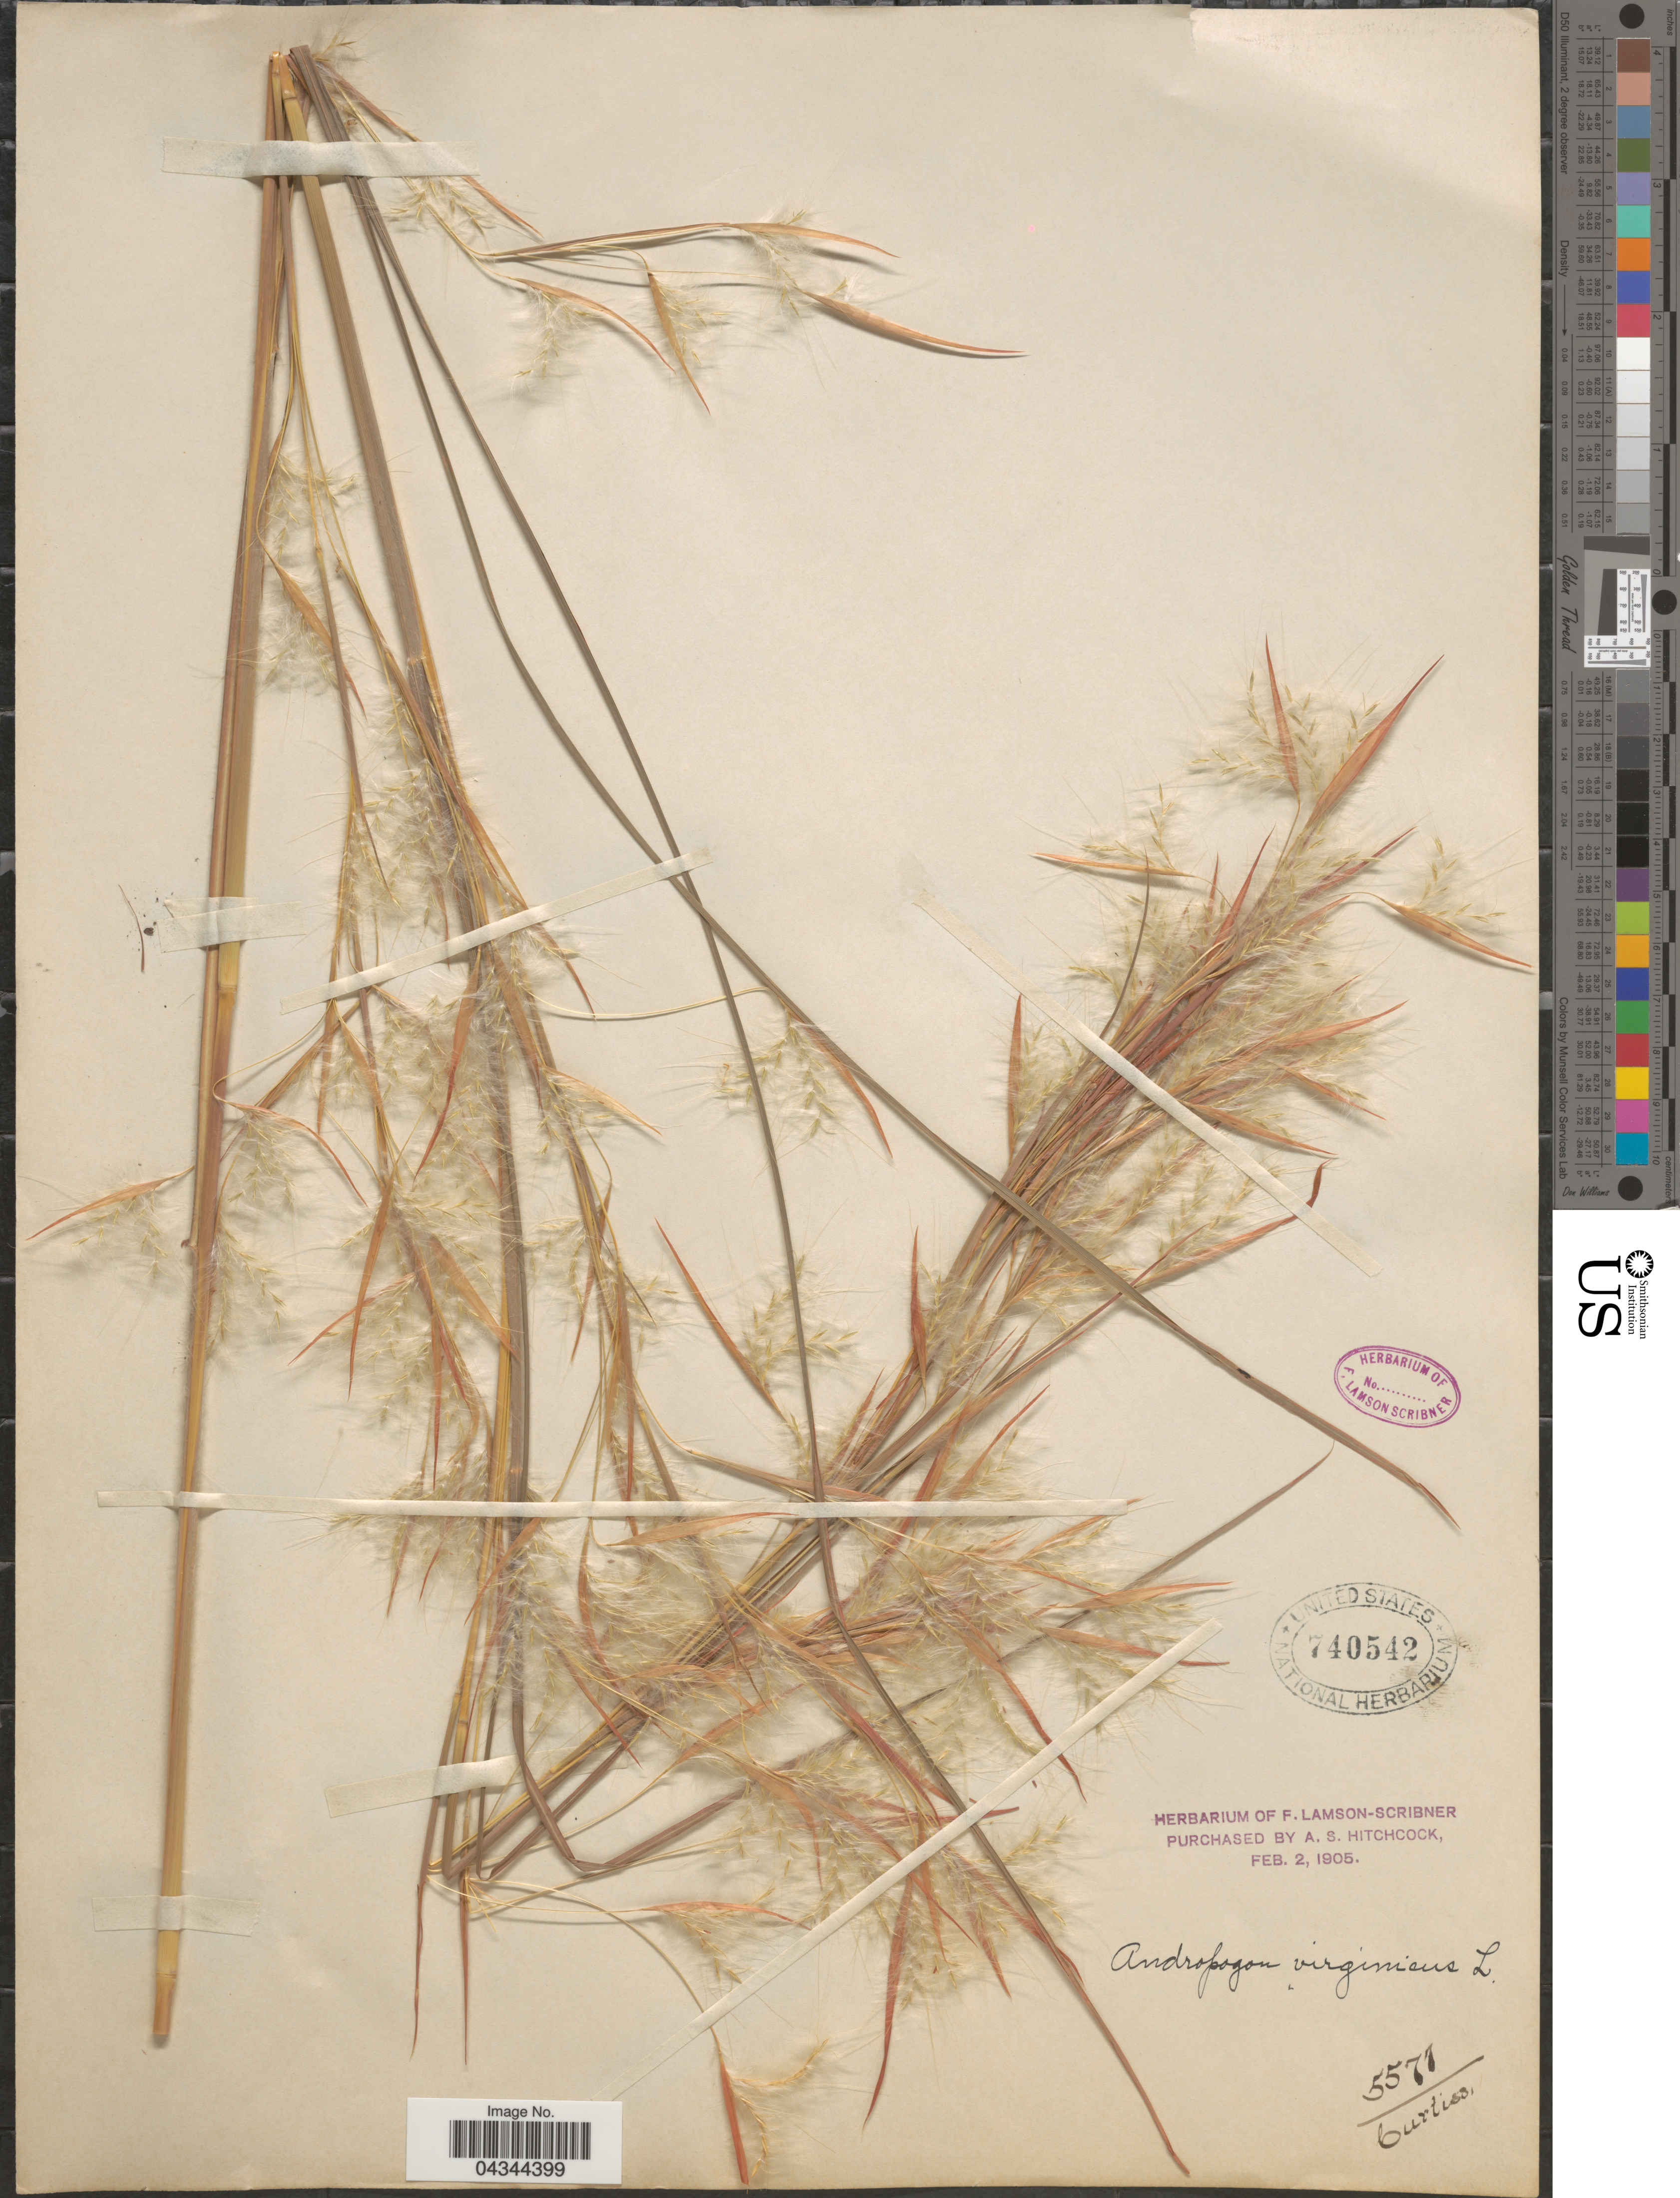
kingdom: Plantae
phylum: Tracheophyta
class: Liliopsida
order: Poales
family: Poaceae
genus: Andropogon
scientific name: Andropogon virginicus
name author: L.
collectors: -. Curtiss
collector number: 5571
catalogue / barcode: US 740542